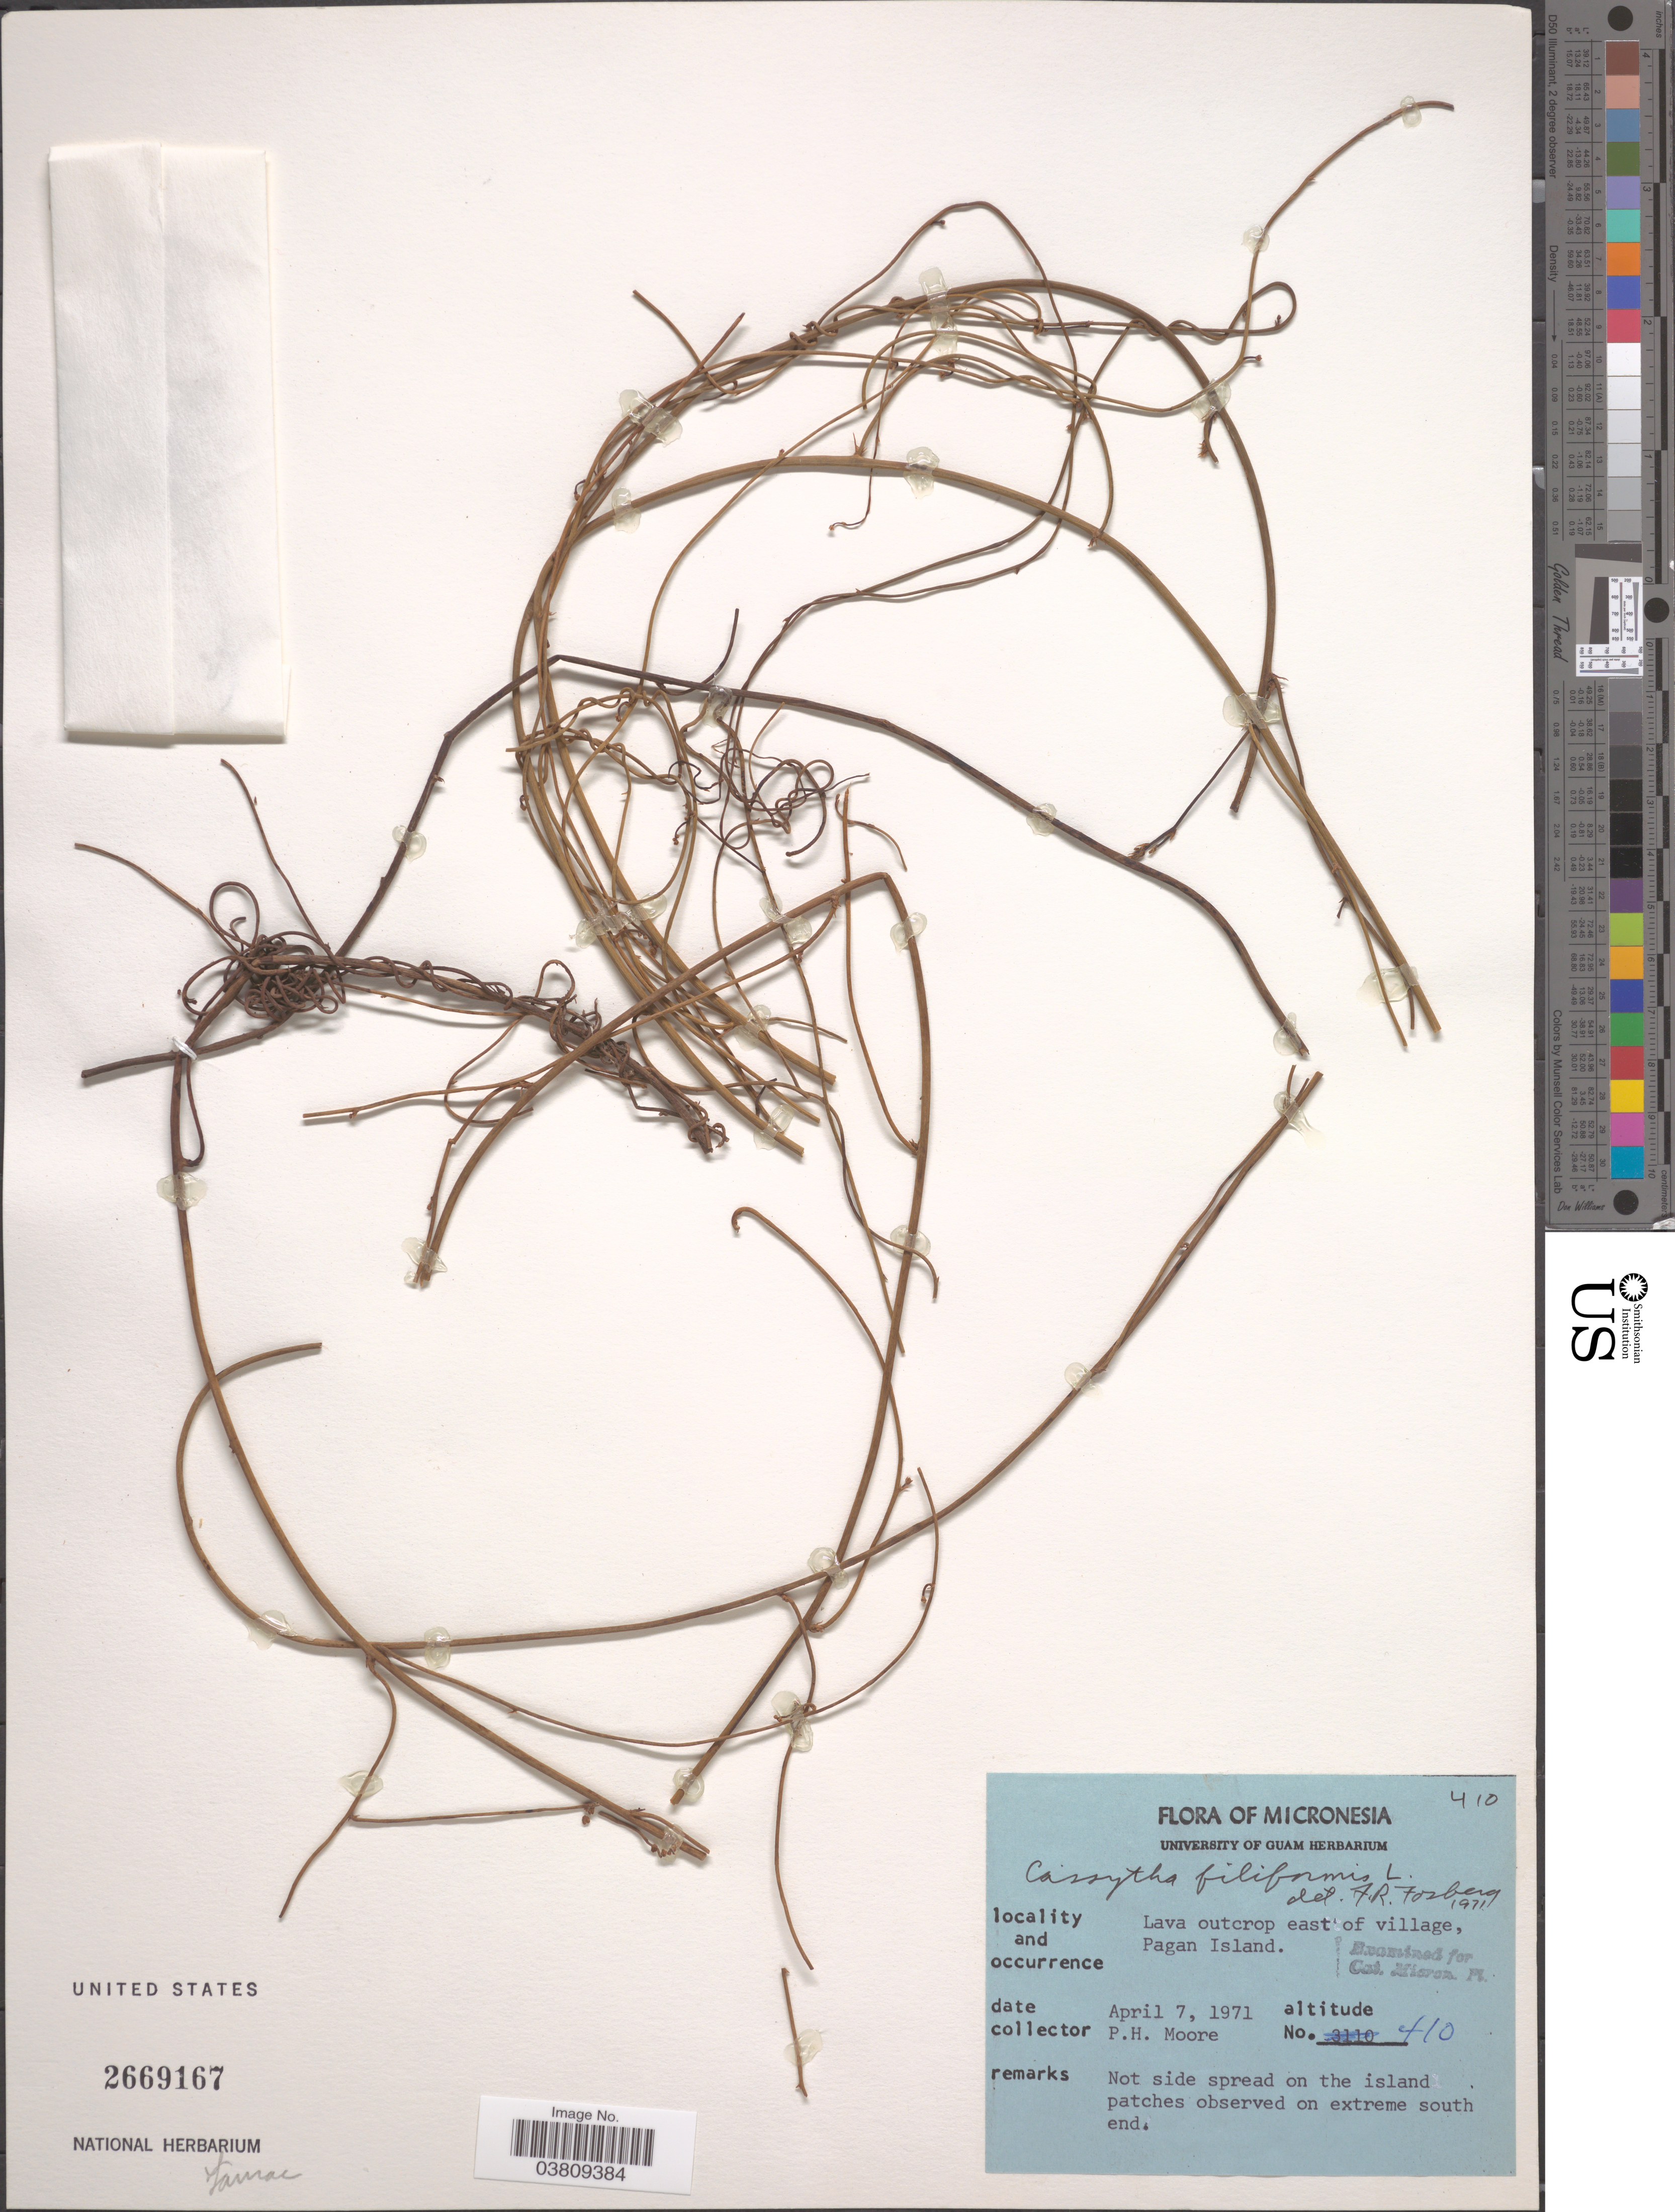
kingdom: Plantae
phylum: Tracheophyta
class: Magnoliopsida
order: Laurales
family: Lauraceae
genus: Cassytha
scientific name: Cassytha filiformis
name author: L.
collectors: P. H. Moore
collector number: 410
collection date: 1971-04-07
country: Northern Mariana Islands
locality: Micronesia. Lava outcrop east of village, Pagan Island. On extreme south end.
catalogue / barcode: US 2669167